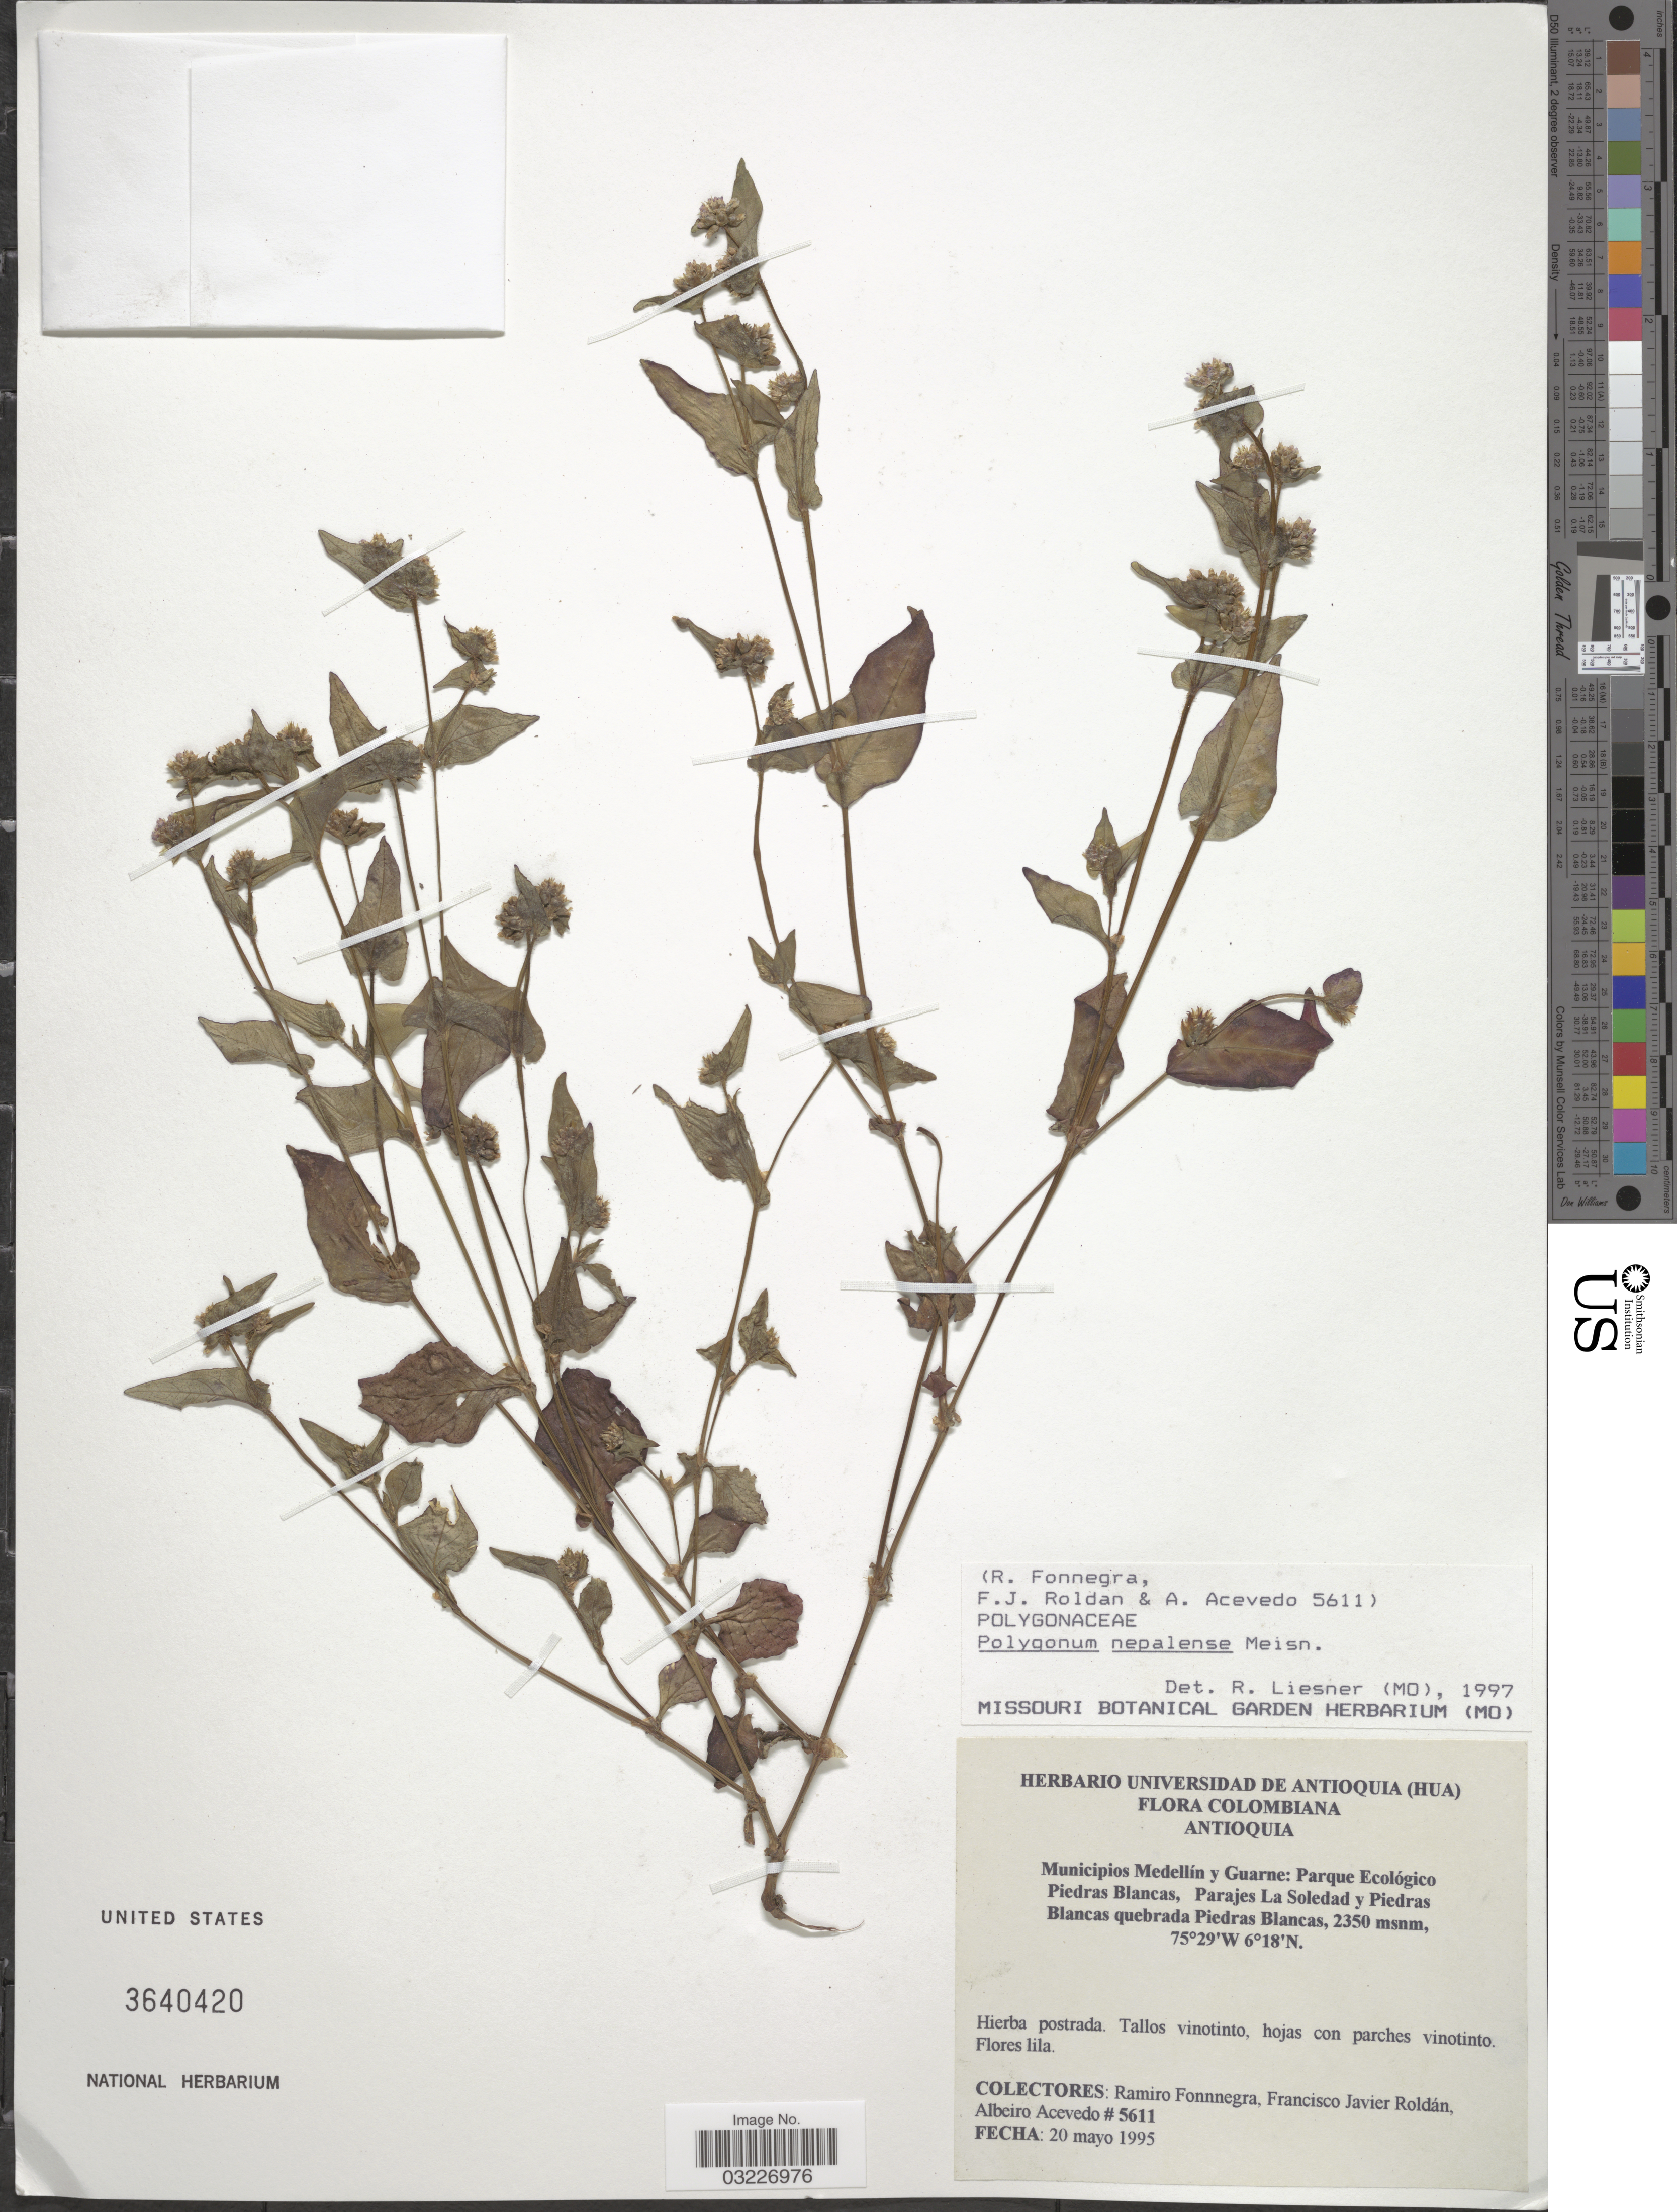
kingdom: Plantae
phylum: Tracheophyta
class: Magnoliopsida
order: Caryophyllales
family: Polygonaceae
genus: Persicaria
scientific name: Persicaria sp.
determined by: Atha, D. E.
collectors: R. Fonnegra, F. J. Roldán & A. Acevedo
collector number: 5611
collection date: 1995-05-20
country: Colombia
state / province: Antioquia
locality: Municipios Medellín y Guarne: Parque Ecológico Piedras Blancas, Parajes La Soledad y Piedras Blancas quebrada Piedras Blancas.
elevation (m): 2350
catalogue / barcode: US 3640420